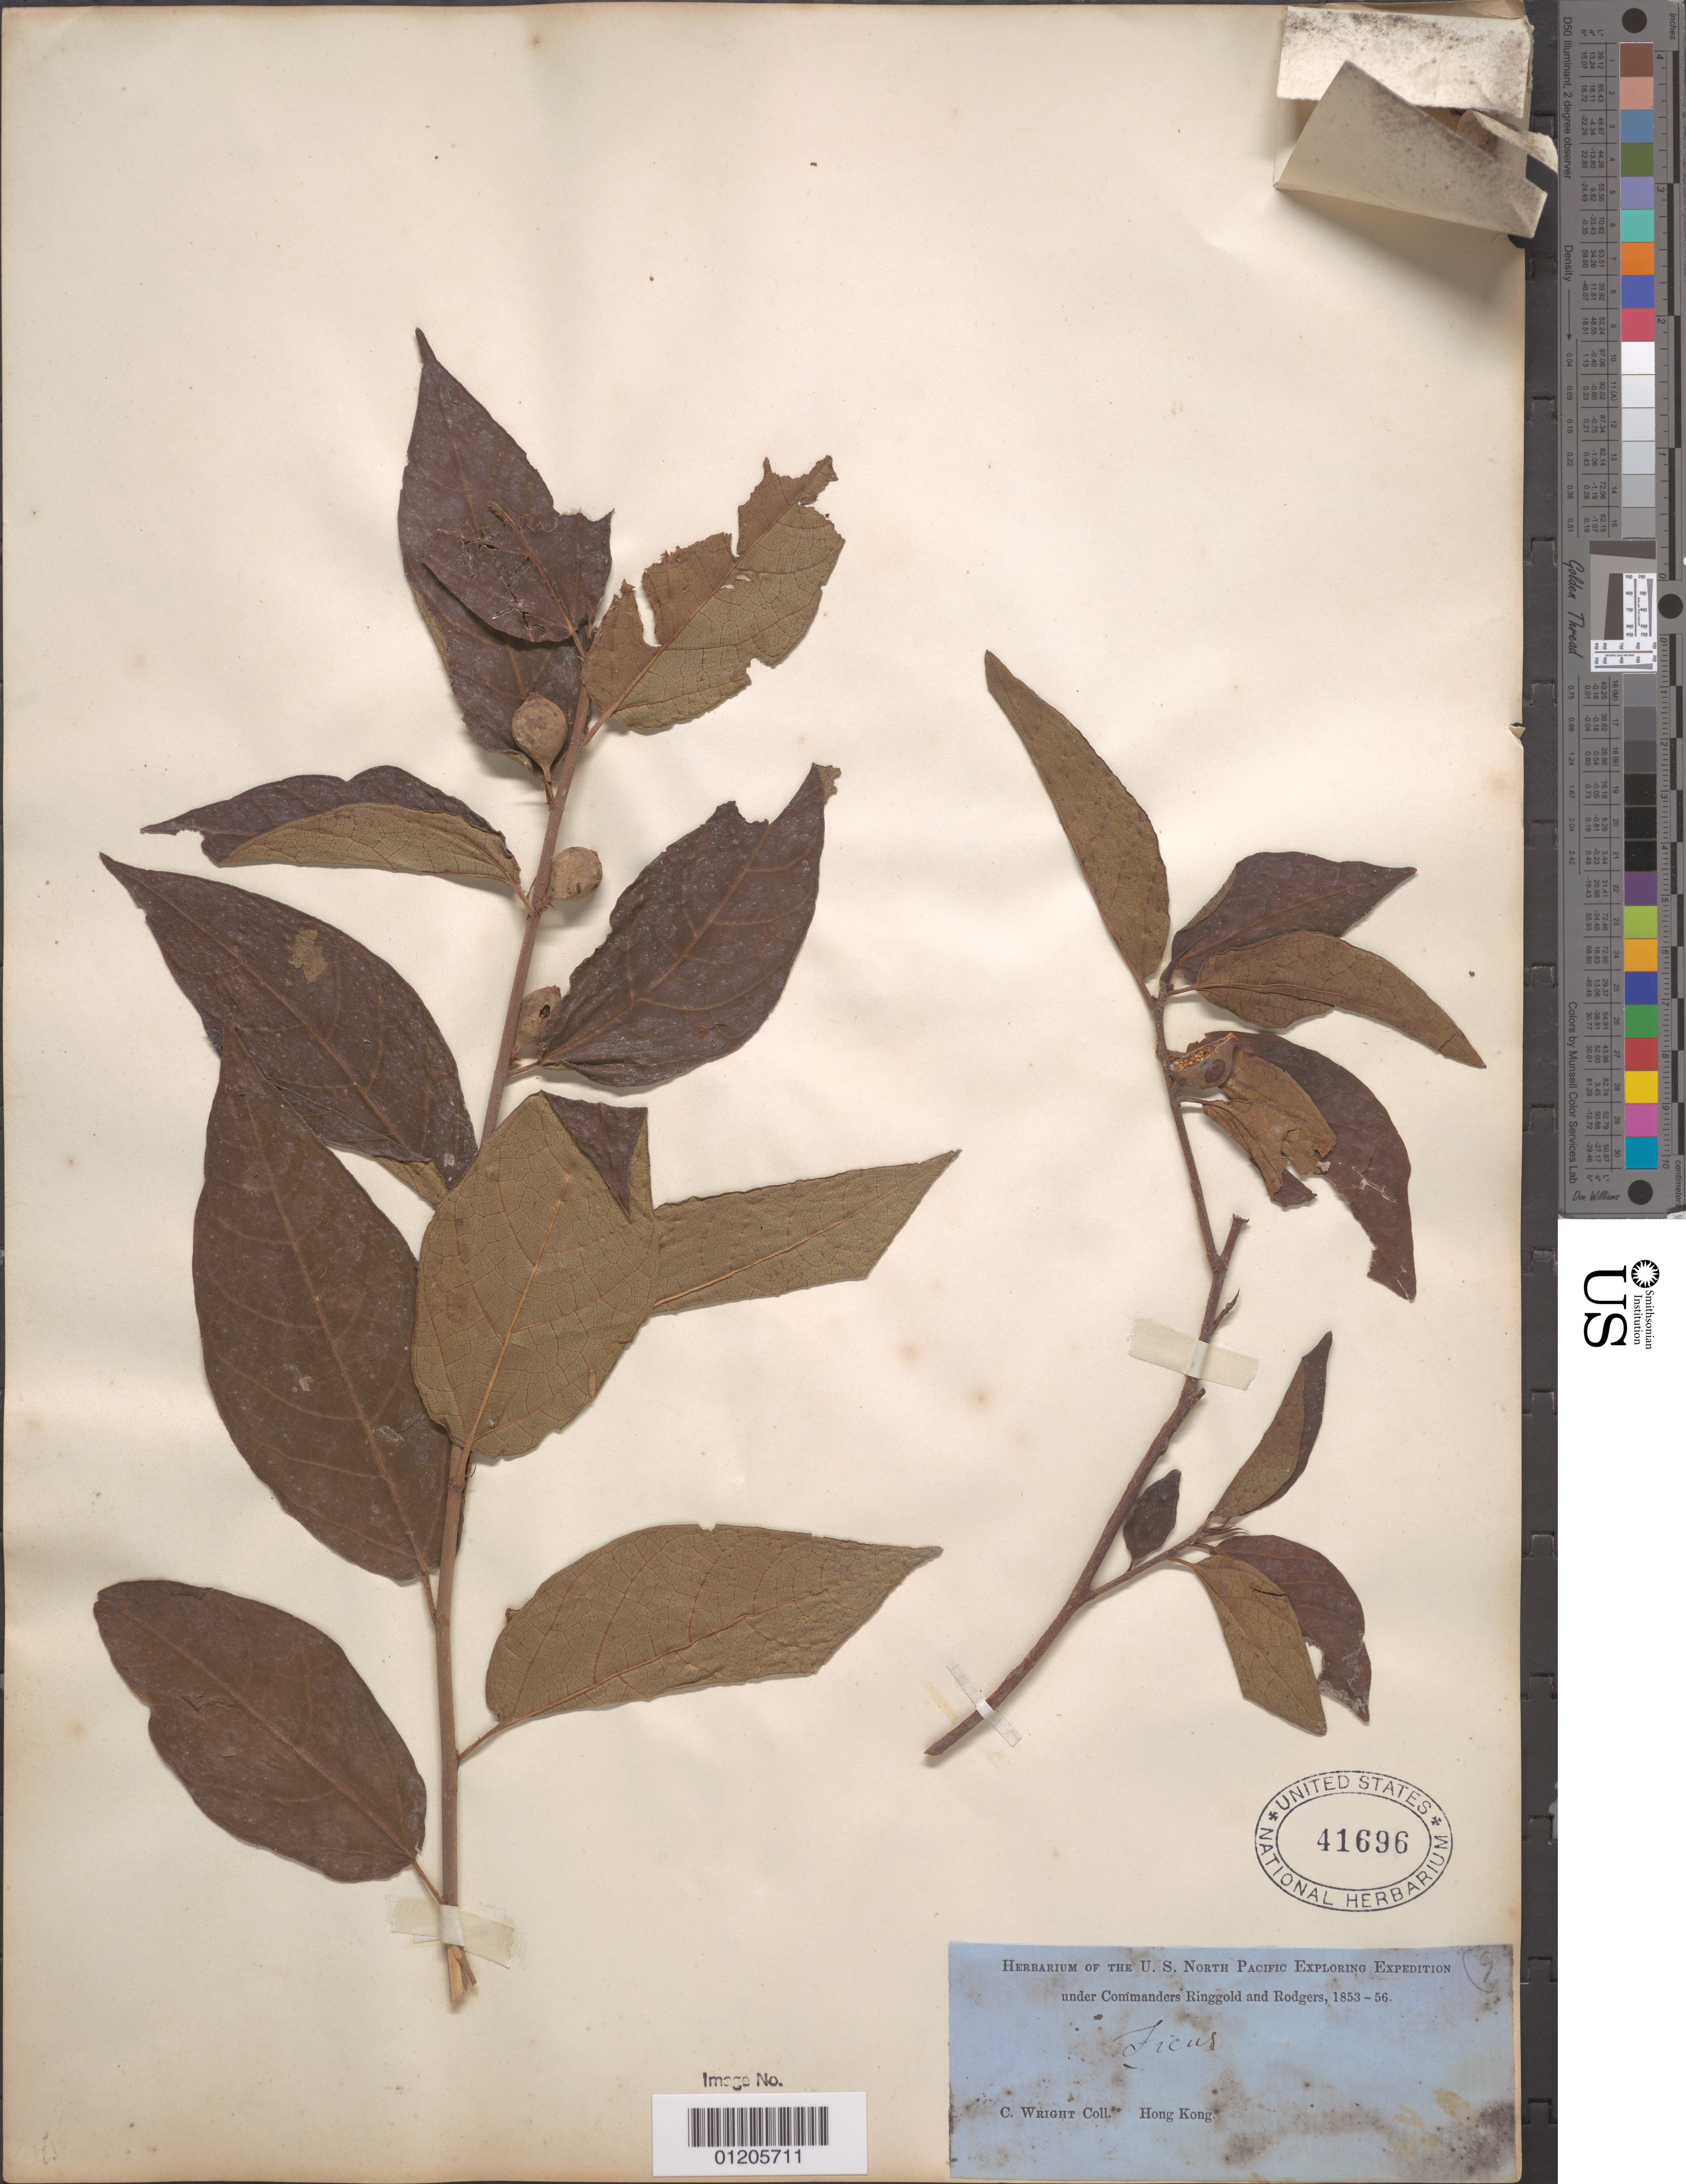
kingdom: Plantae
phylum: Tracheophyta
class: Magnoliopsida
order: Rosales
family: Moraceae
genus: Ficus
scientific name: Ficus sp.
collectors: C. Wright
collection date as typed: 1853 to -- -- 1856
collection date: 1853/1856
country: China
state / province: Hong Kong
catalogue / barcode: US 41696